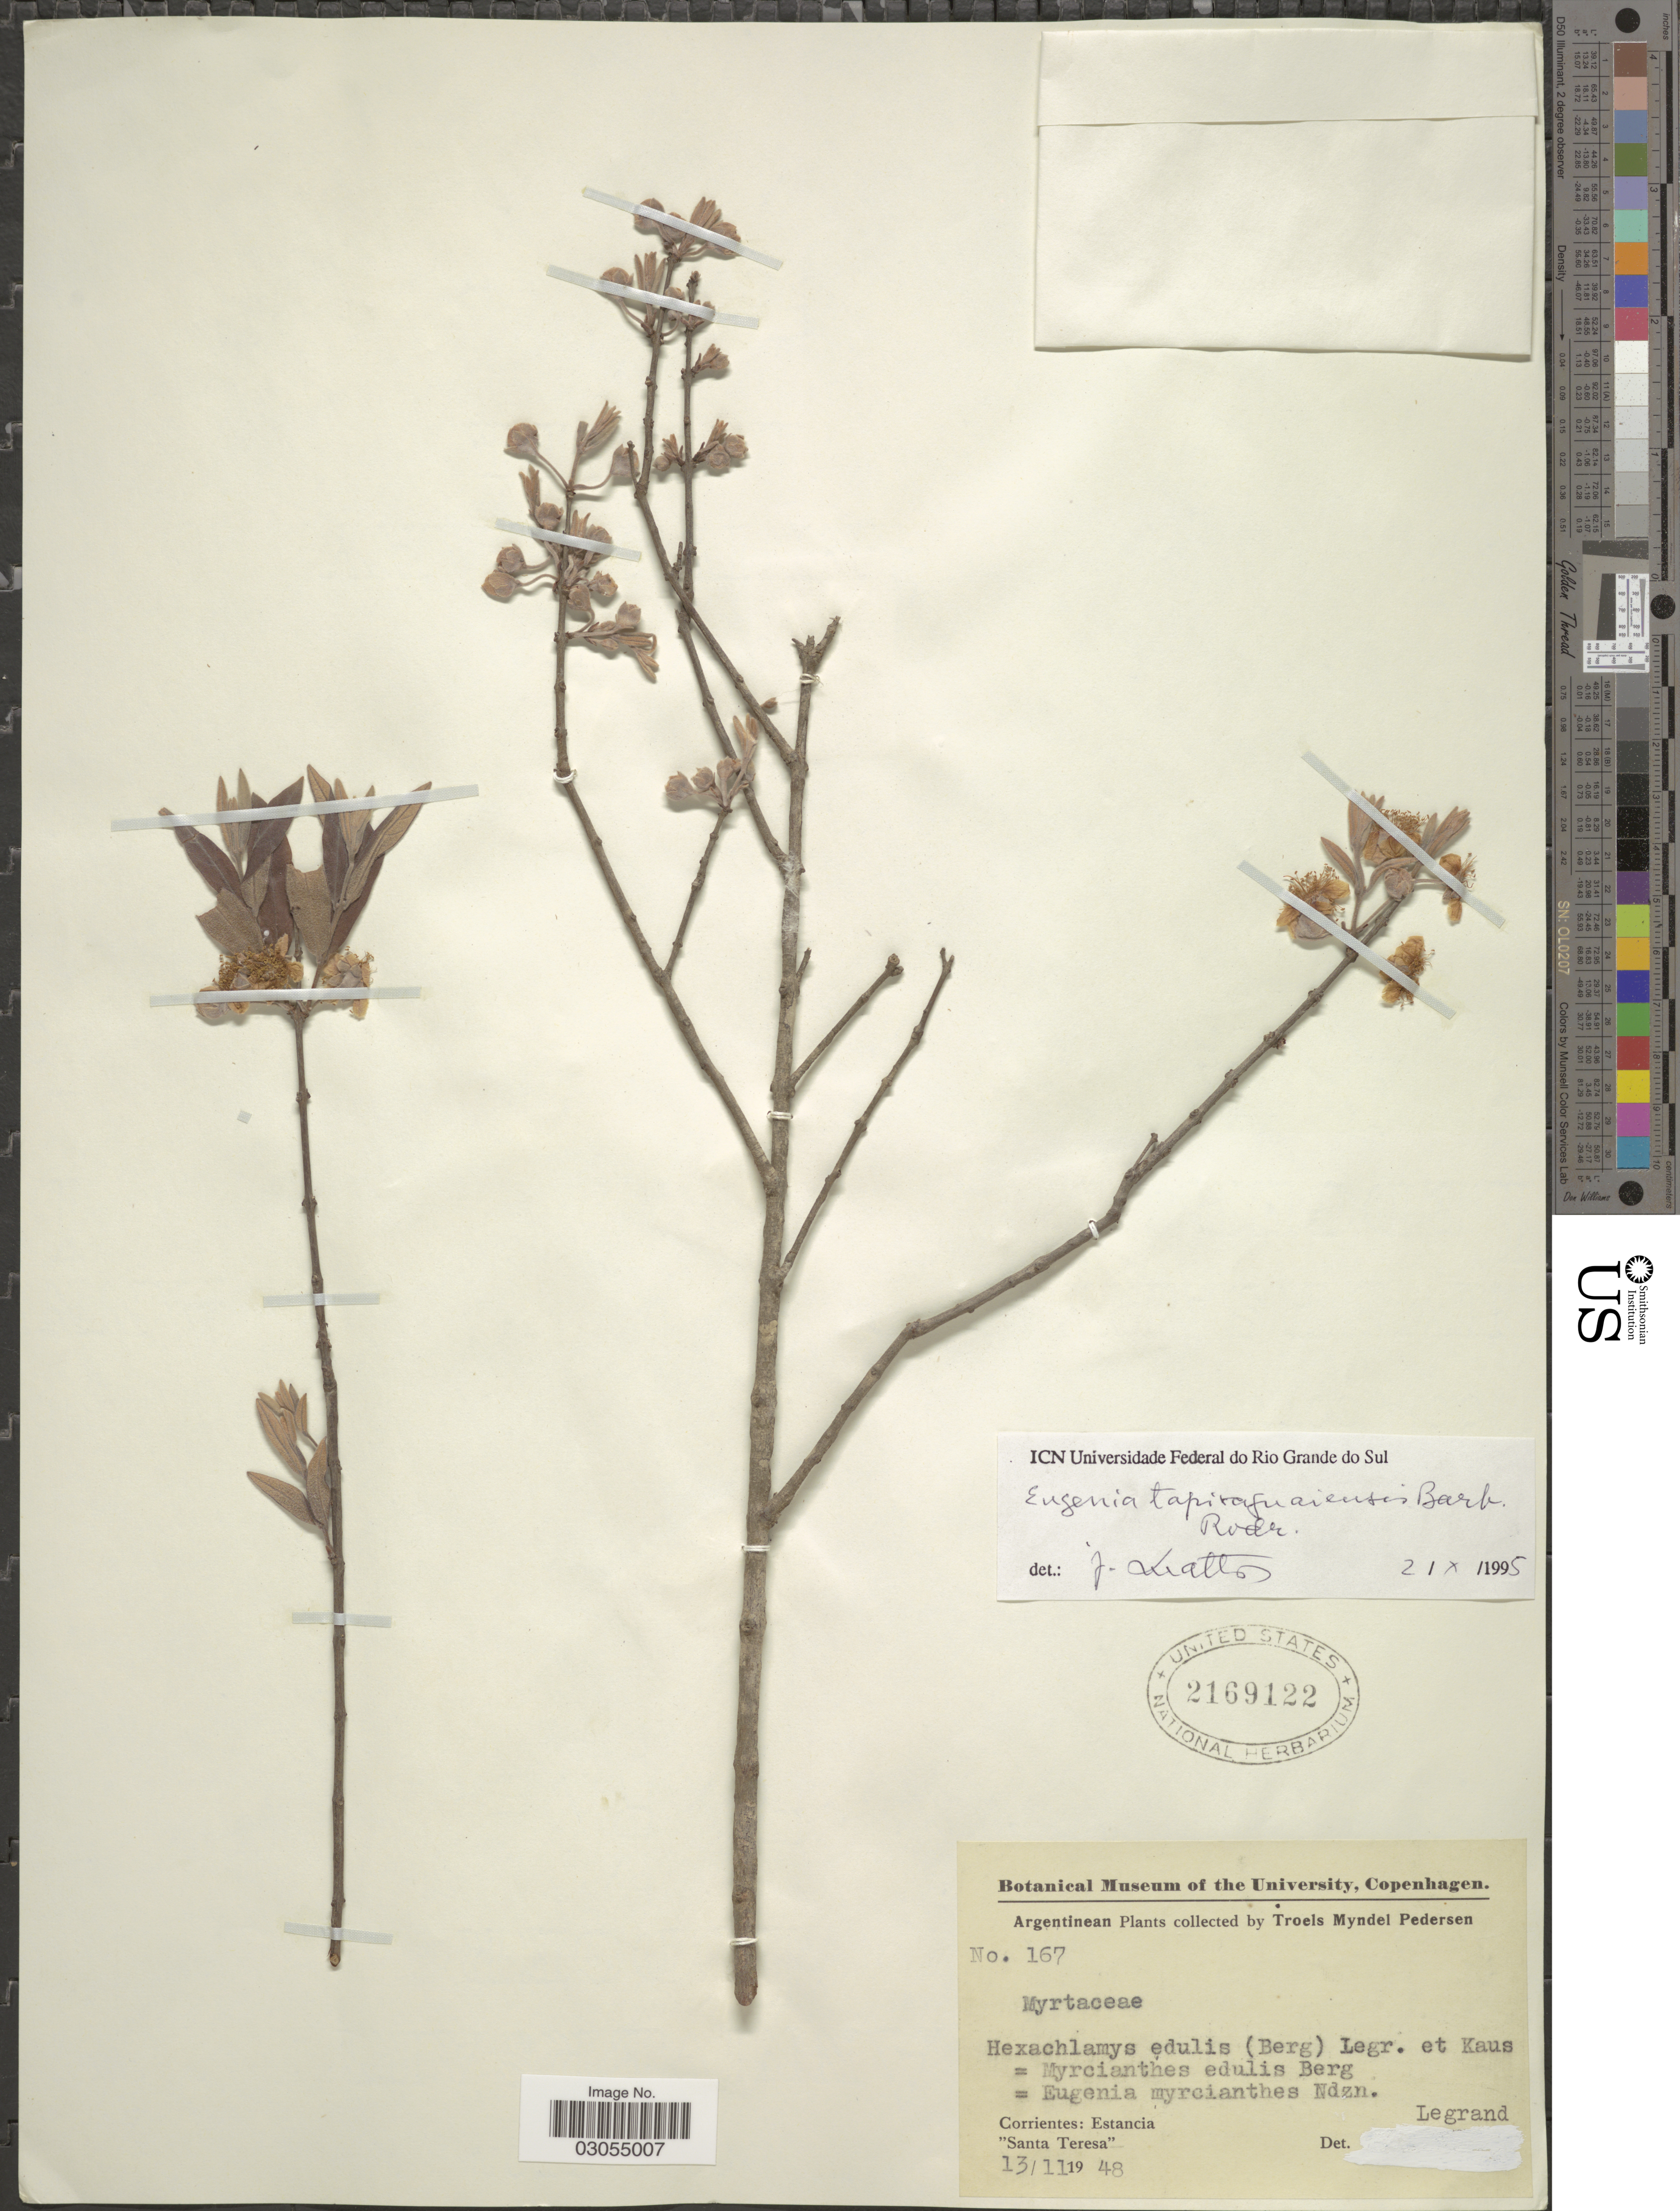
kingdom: Plantae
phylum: Tracheophyta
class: Magnoliopsida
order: Myrtales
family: Myrtaceae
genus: Eugenia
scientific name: Eugenia tapiraguayensis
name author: Barb. Rodr. ex Chodat & Hassl.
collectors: T. Pederson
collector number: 167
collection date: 1948-11-13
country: Argentina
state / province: Corrientes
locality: Santa Teresa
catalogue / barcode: US 2169122